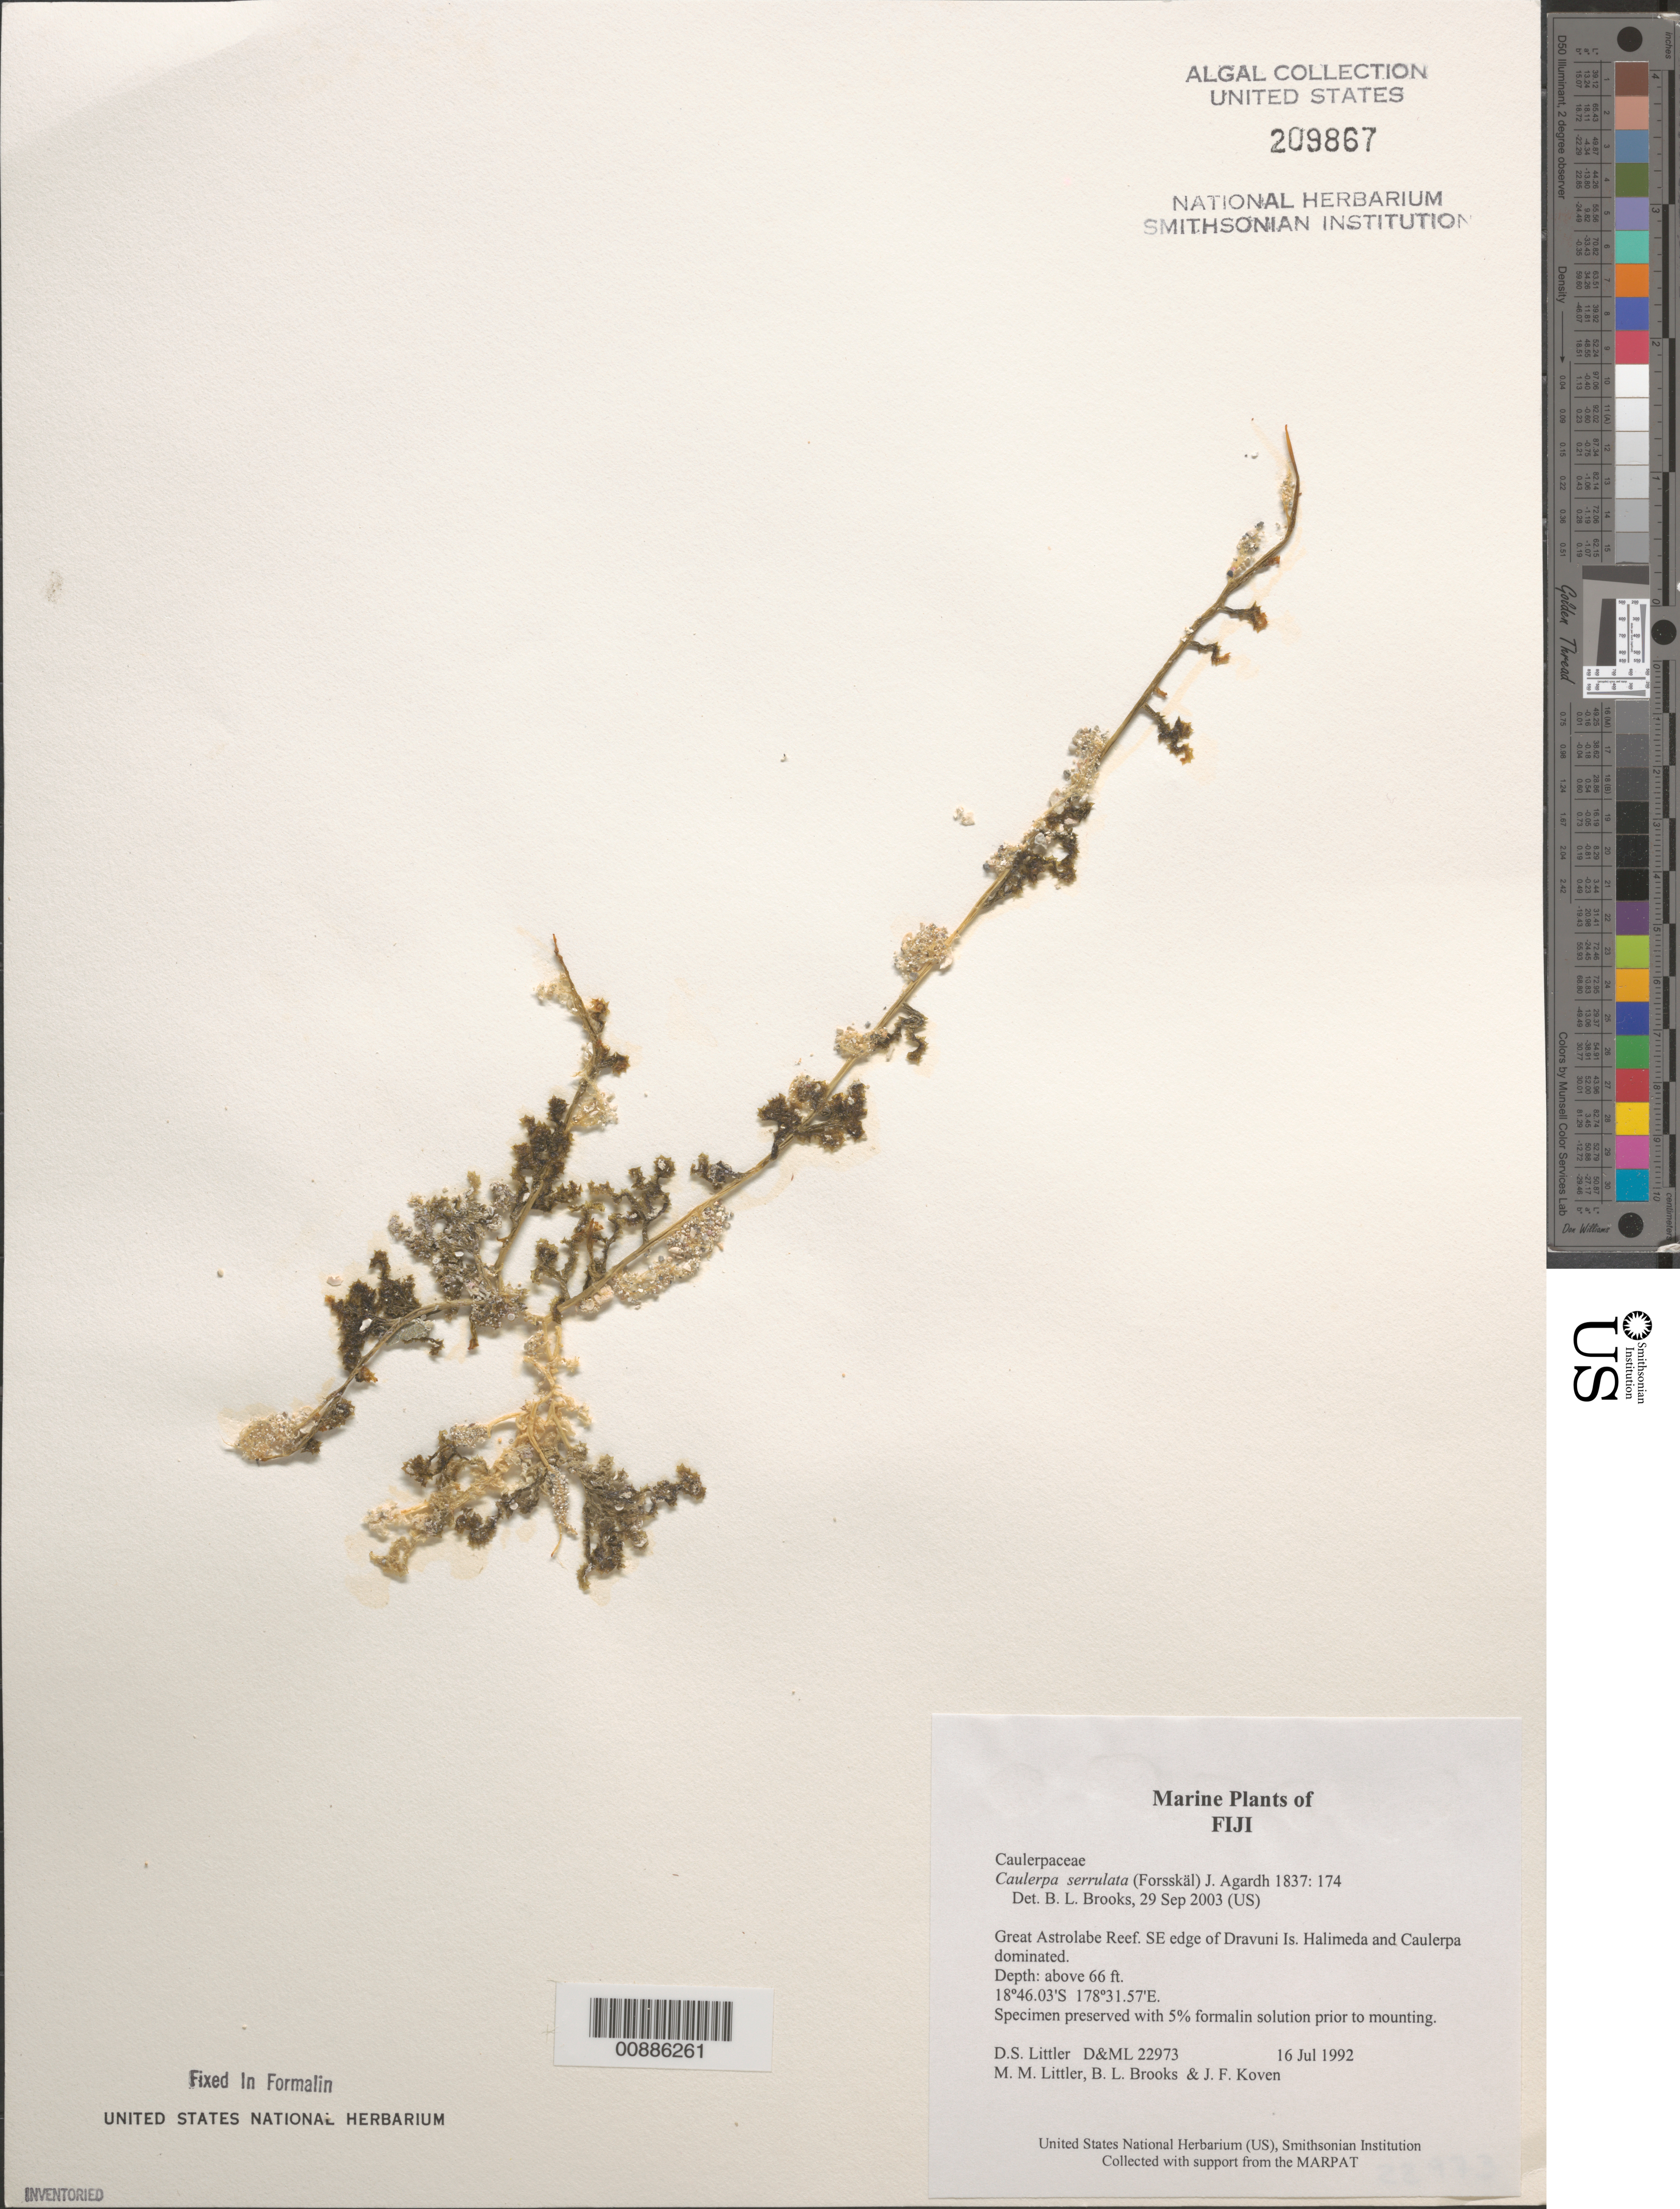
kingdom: Plantae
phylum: Chlorophyta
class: Ulvophyceae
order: Bryopsidales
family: Caulerpaceae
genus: Caulerpa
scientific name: Caulerpa serrulata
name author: (Forssk.) J. Agardh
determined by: Brooks, B. L., (BOT), Smithsonian Institution - National Museum of Natural History (UNITED STATES)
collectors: D. S. Littler, M. M. Littler, B. Brooks & J. Koven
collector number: D&ML 22973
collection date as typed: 16 Jul 1992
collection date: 1992-07-16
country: Fiji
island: Dravuni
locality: Great Astrolabe Reef, southeast edge of island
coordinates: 18 46.03'S, 178 31.57'E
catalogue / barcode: US 209867